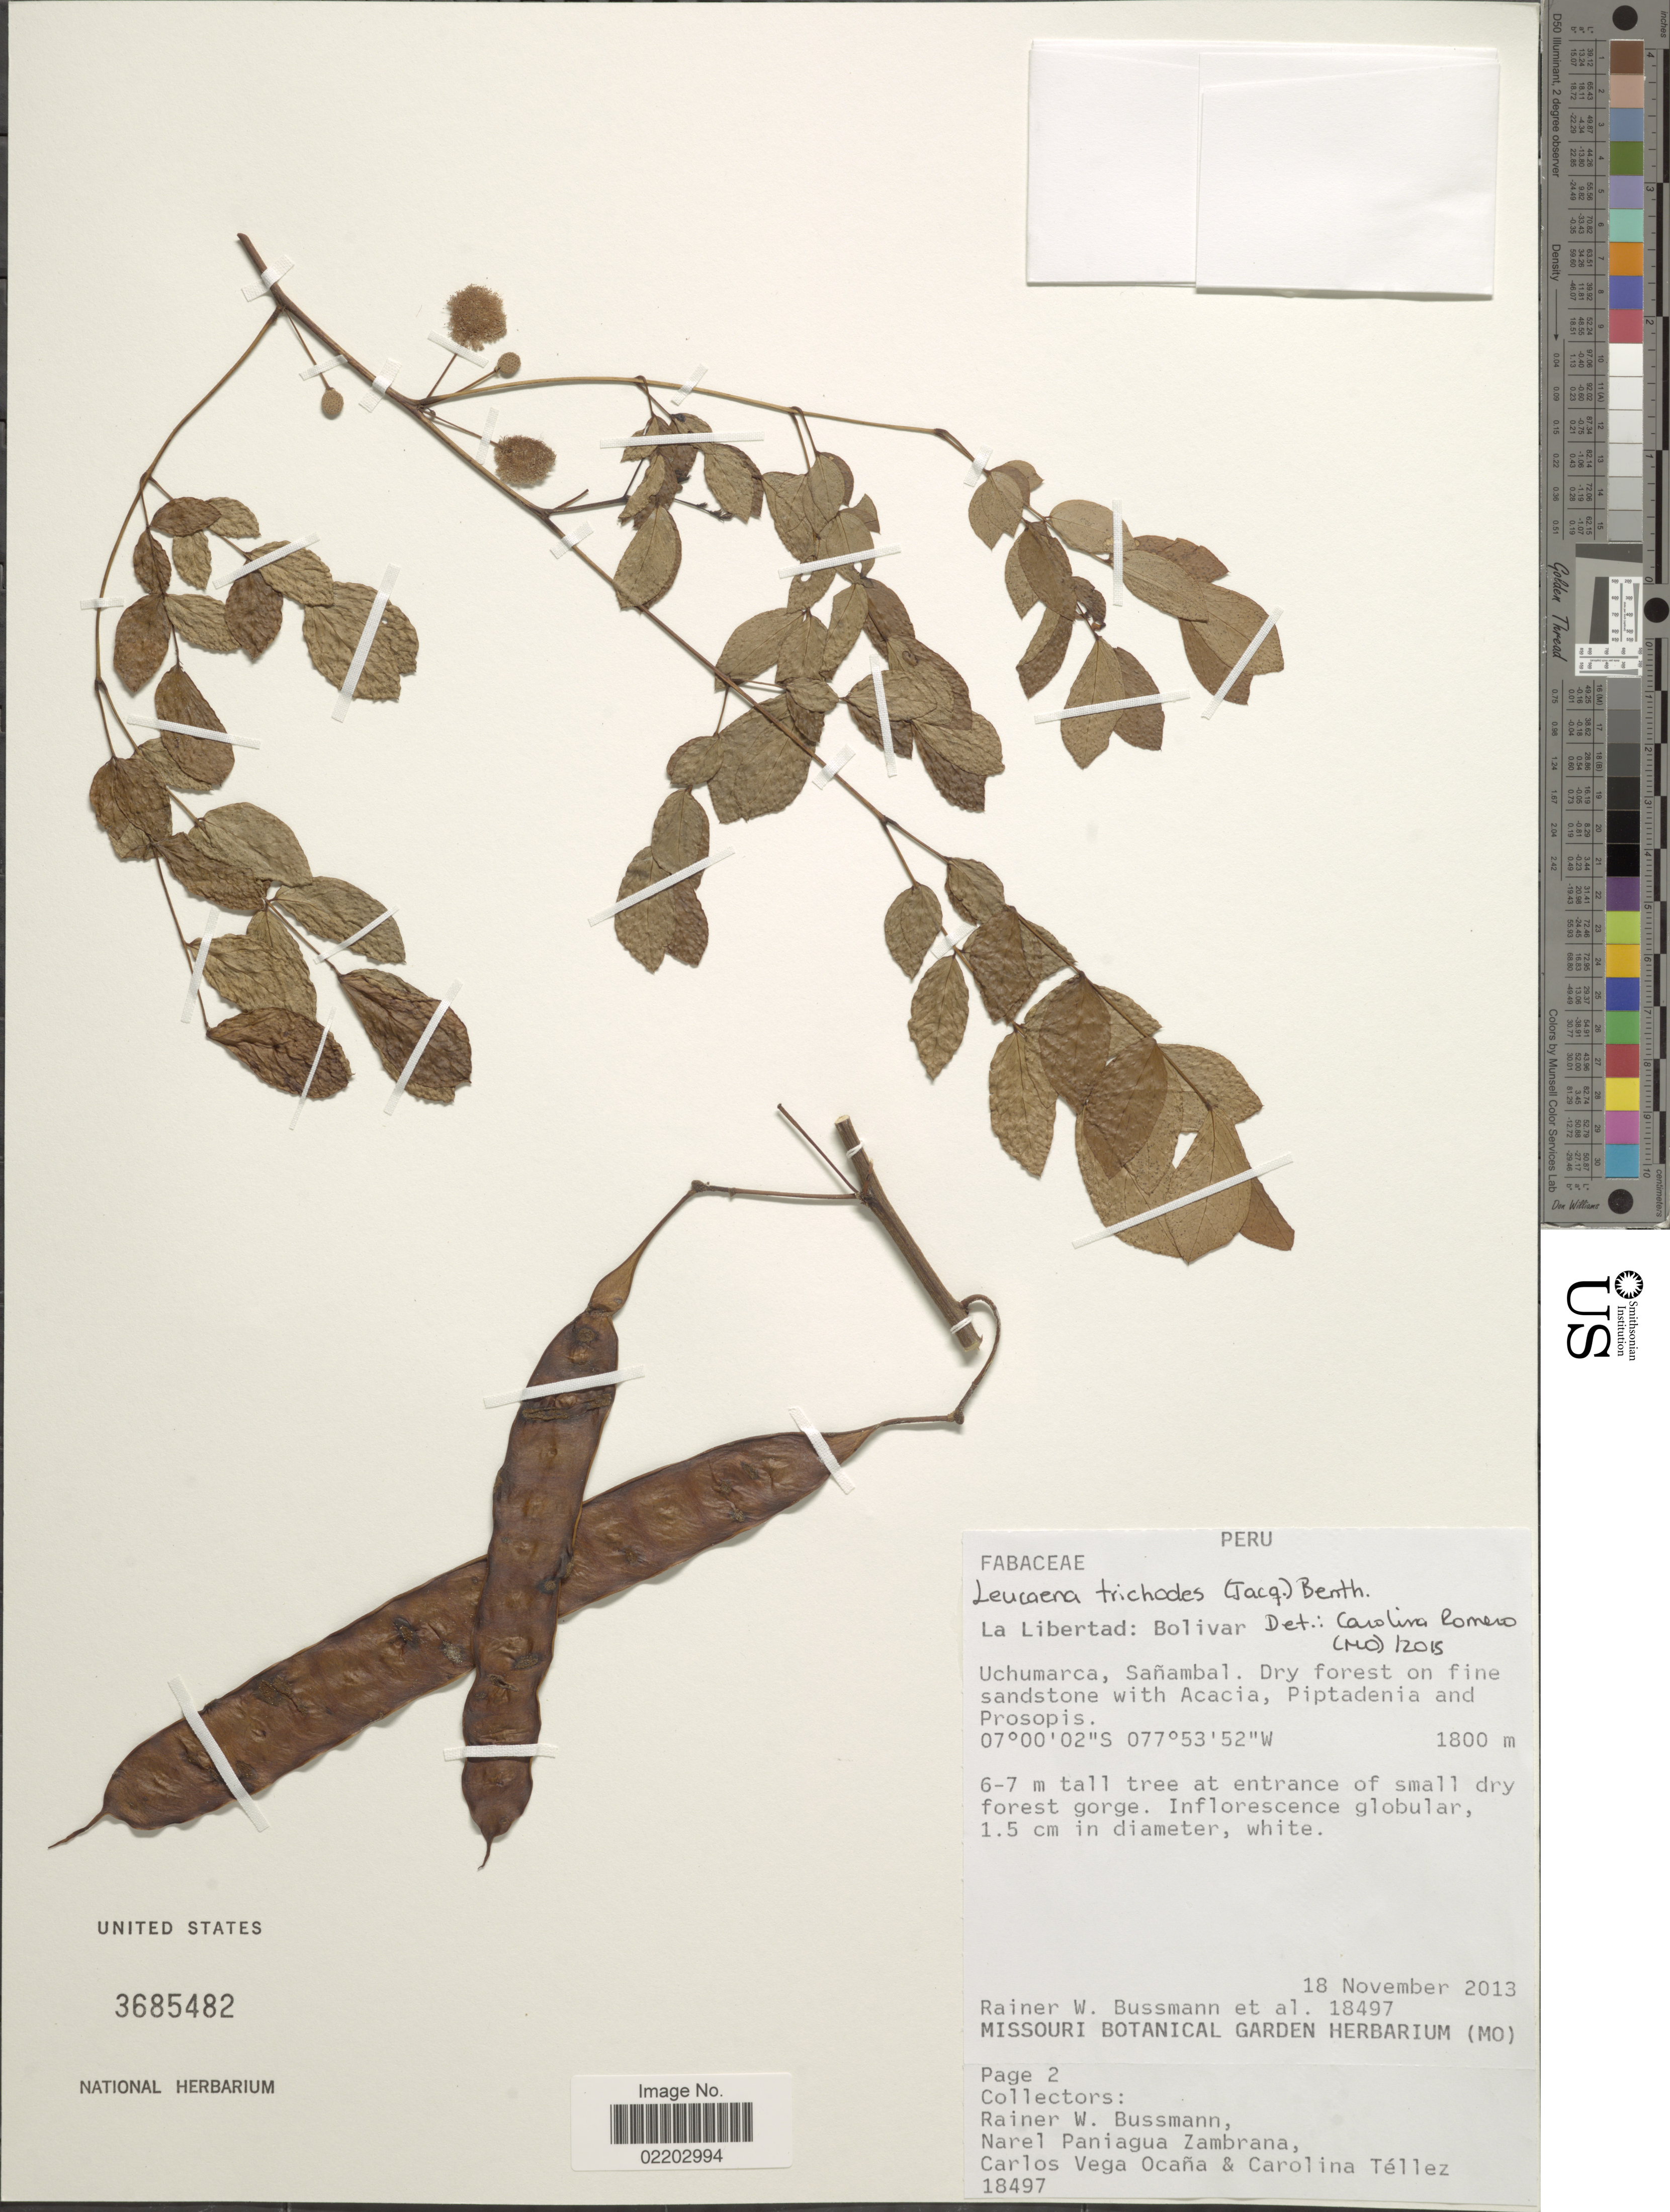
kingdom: Plantae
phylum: Tracheophyta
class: Magnoliopsida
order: Fabales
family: Fabaceae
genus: Leucaena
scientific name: Leucaena trichodes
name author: (Jacq.) Benth.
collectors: R. W. Bussmann & et al.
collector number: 18497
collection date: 2013-11-18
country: Peru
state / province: La Libertad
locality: La Libertad: Bolivar, Uchumarca, Sanambal.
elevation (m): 1800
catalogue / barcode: US 3685482